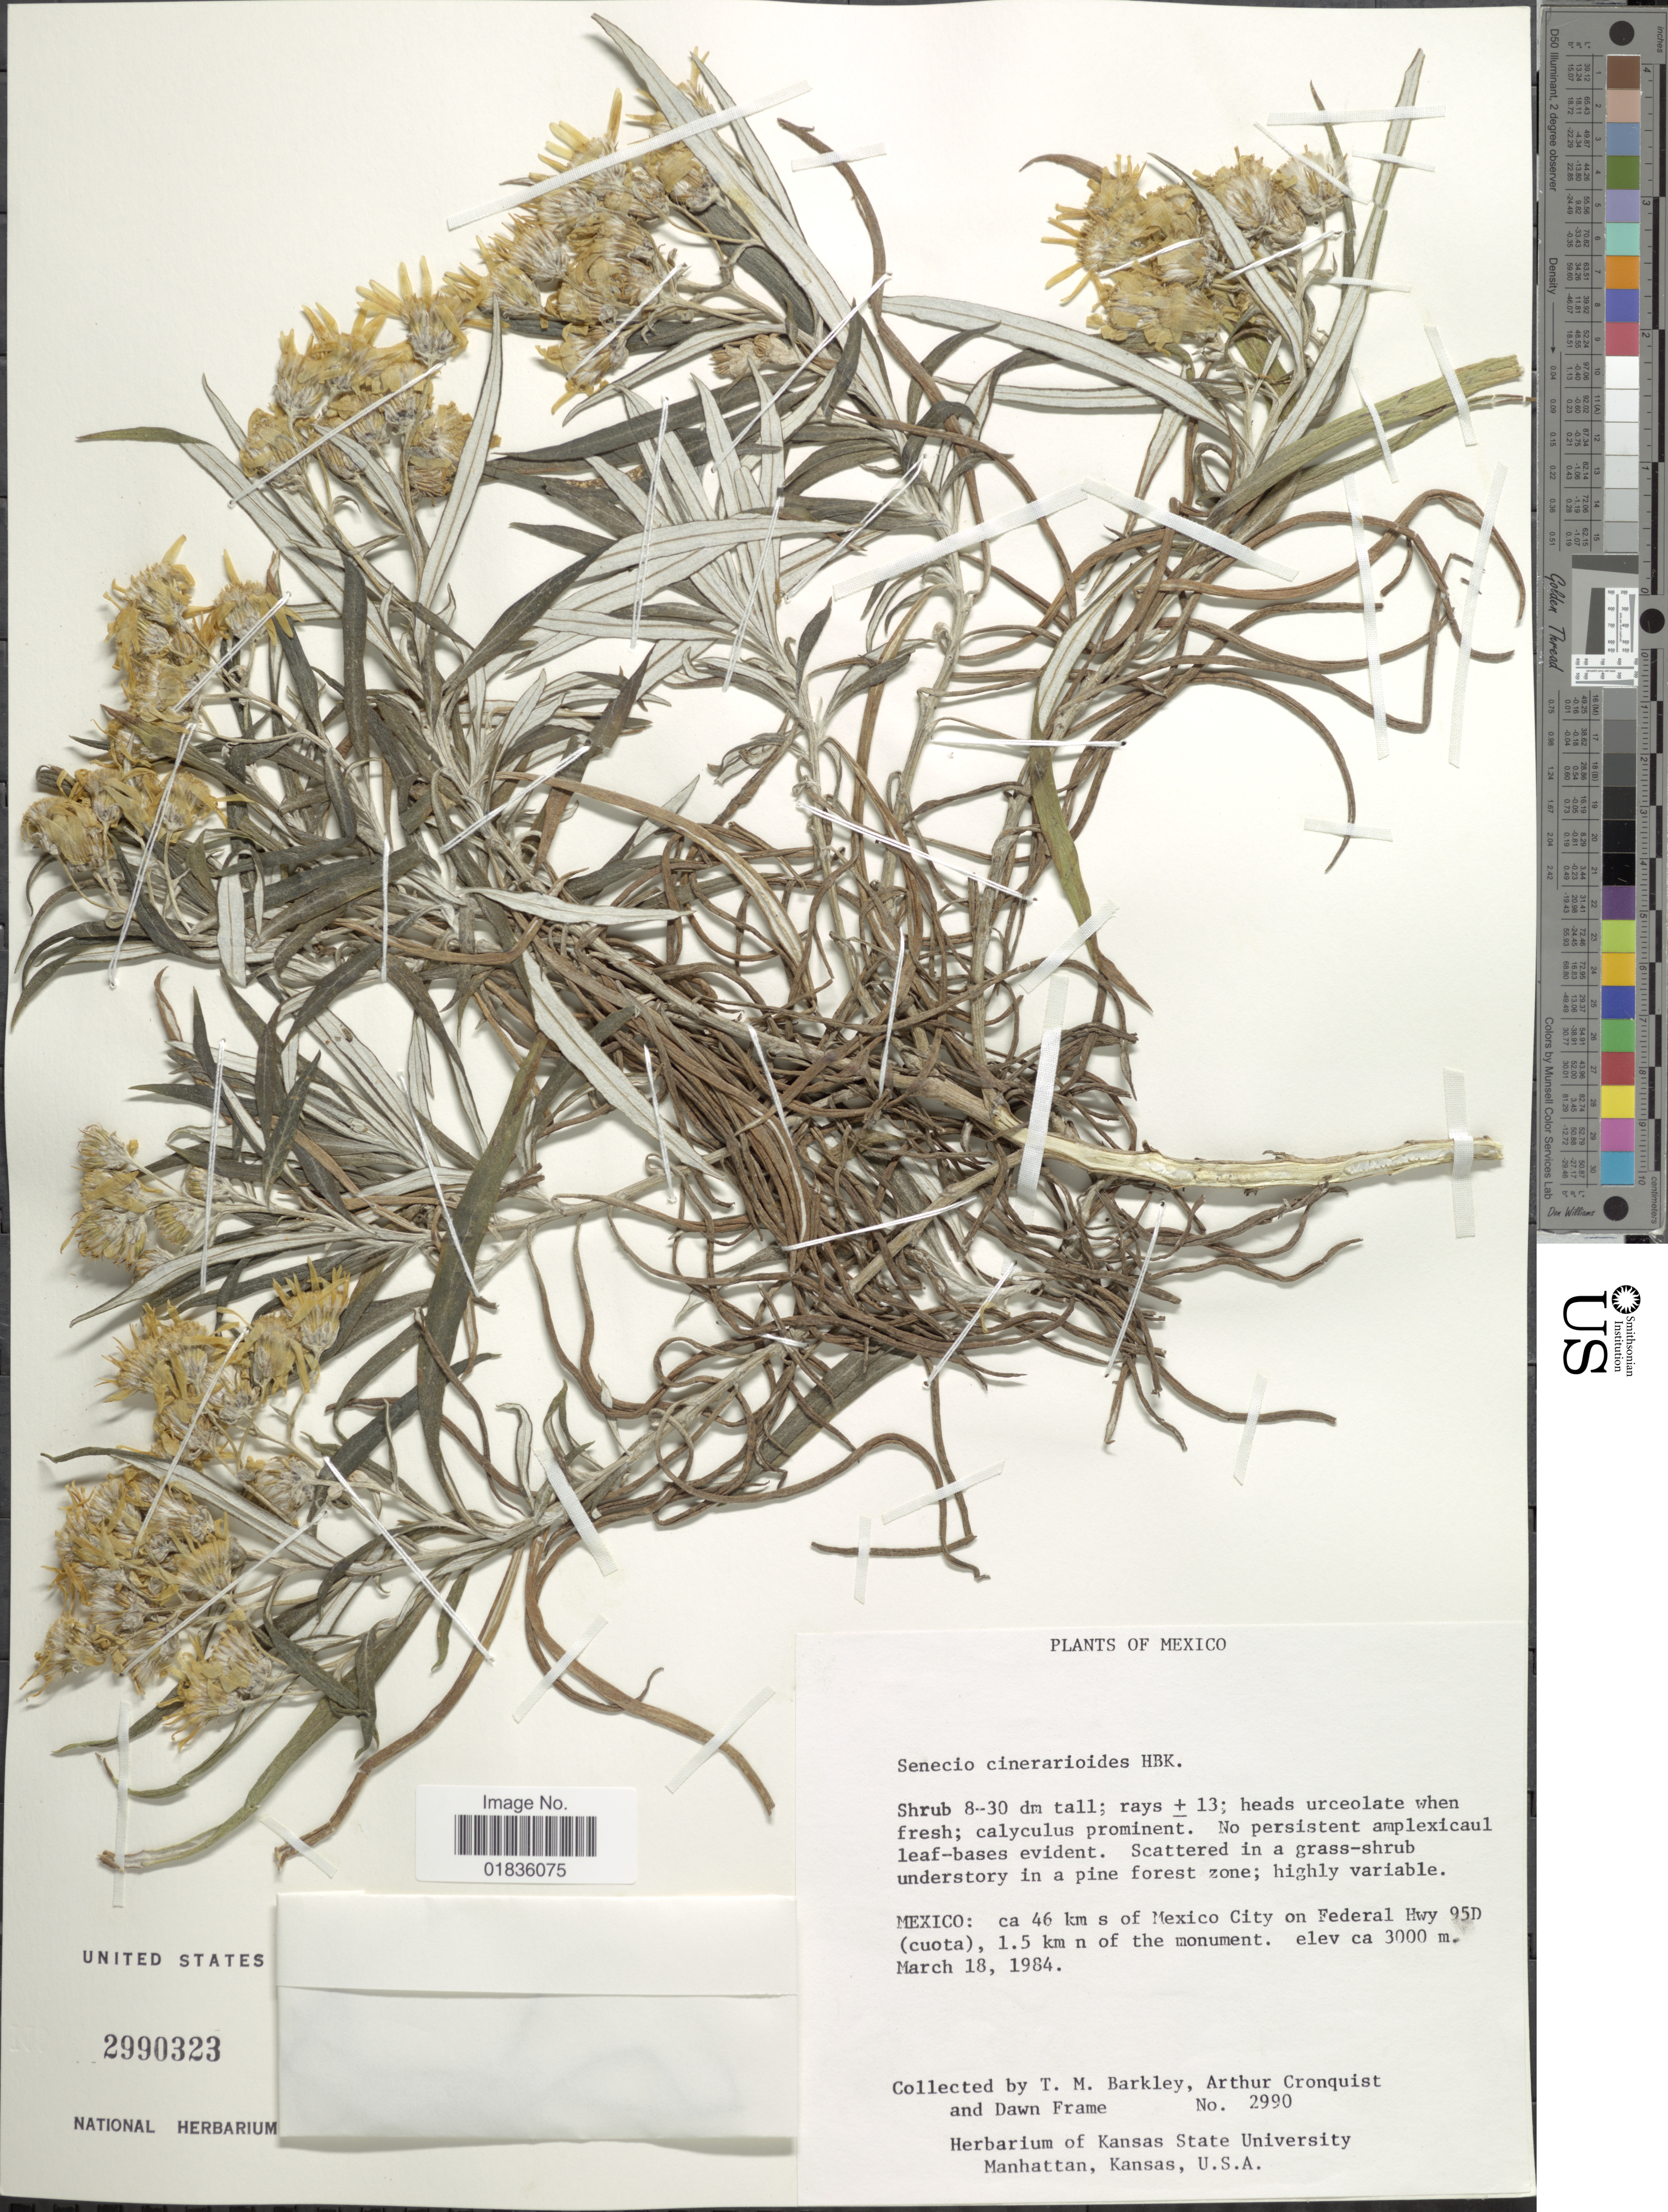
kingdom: Plantae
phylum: Tracheophyta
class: Magnoliopsida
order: Asterales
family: Asteraceae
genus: Senecio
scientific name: Senecio cinerarioides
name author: Kunth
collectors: T. M. Barkley, A. J. Cronquist & D. Frame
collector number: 2990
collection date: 1984-03-18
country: Mexico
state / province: México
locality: Ca. 46 km s of Mexico City on Federal Hwy 95D (cuota), 1.5 km n of the monument.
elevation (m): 3000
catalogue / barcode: US 2990323